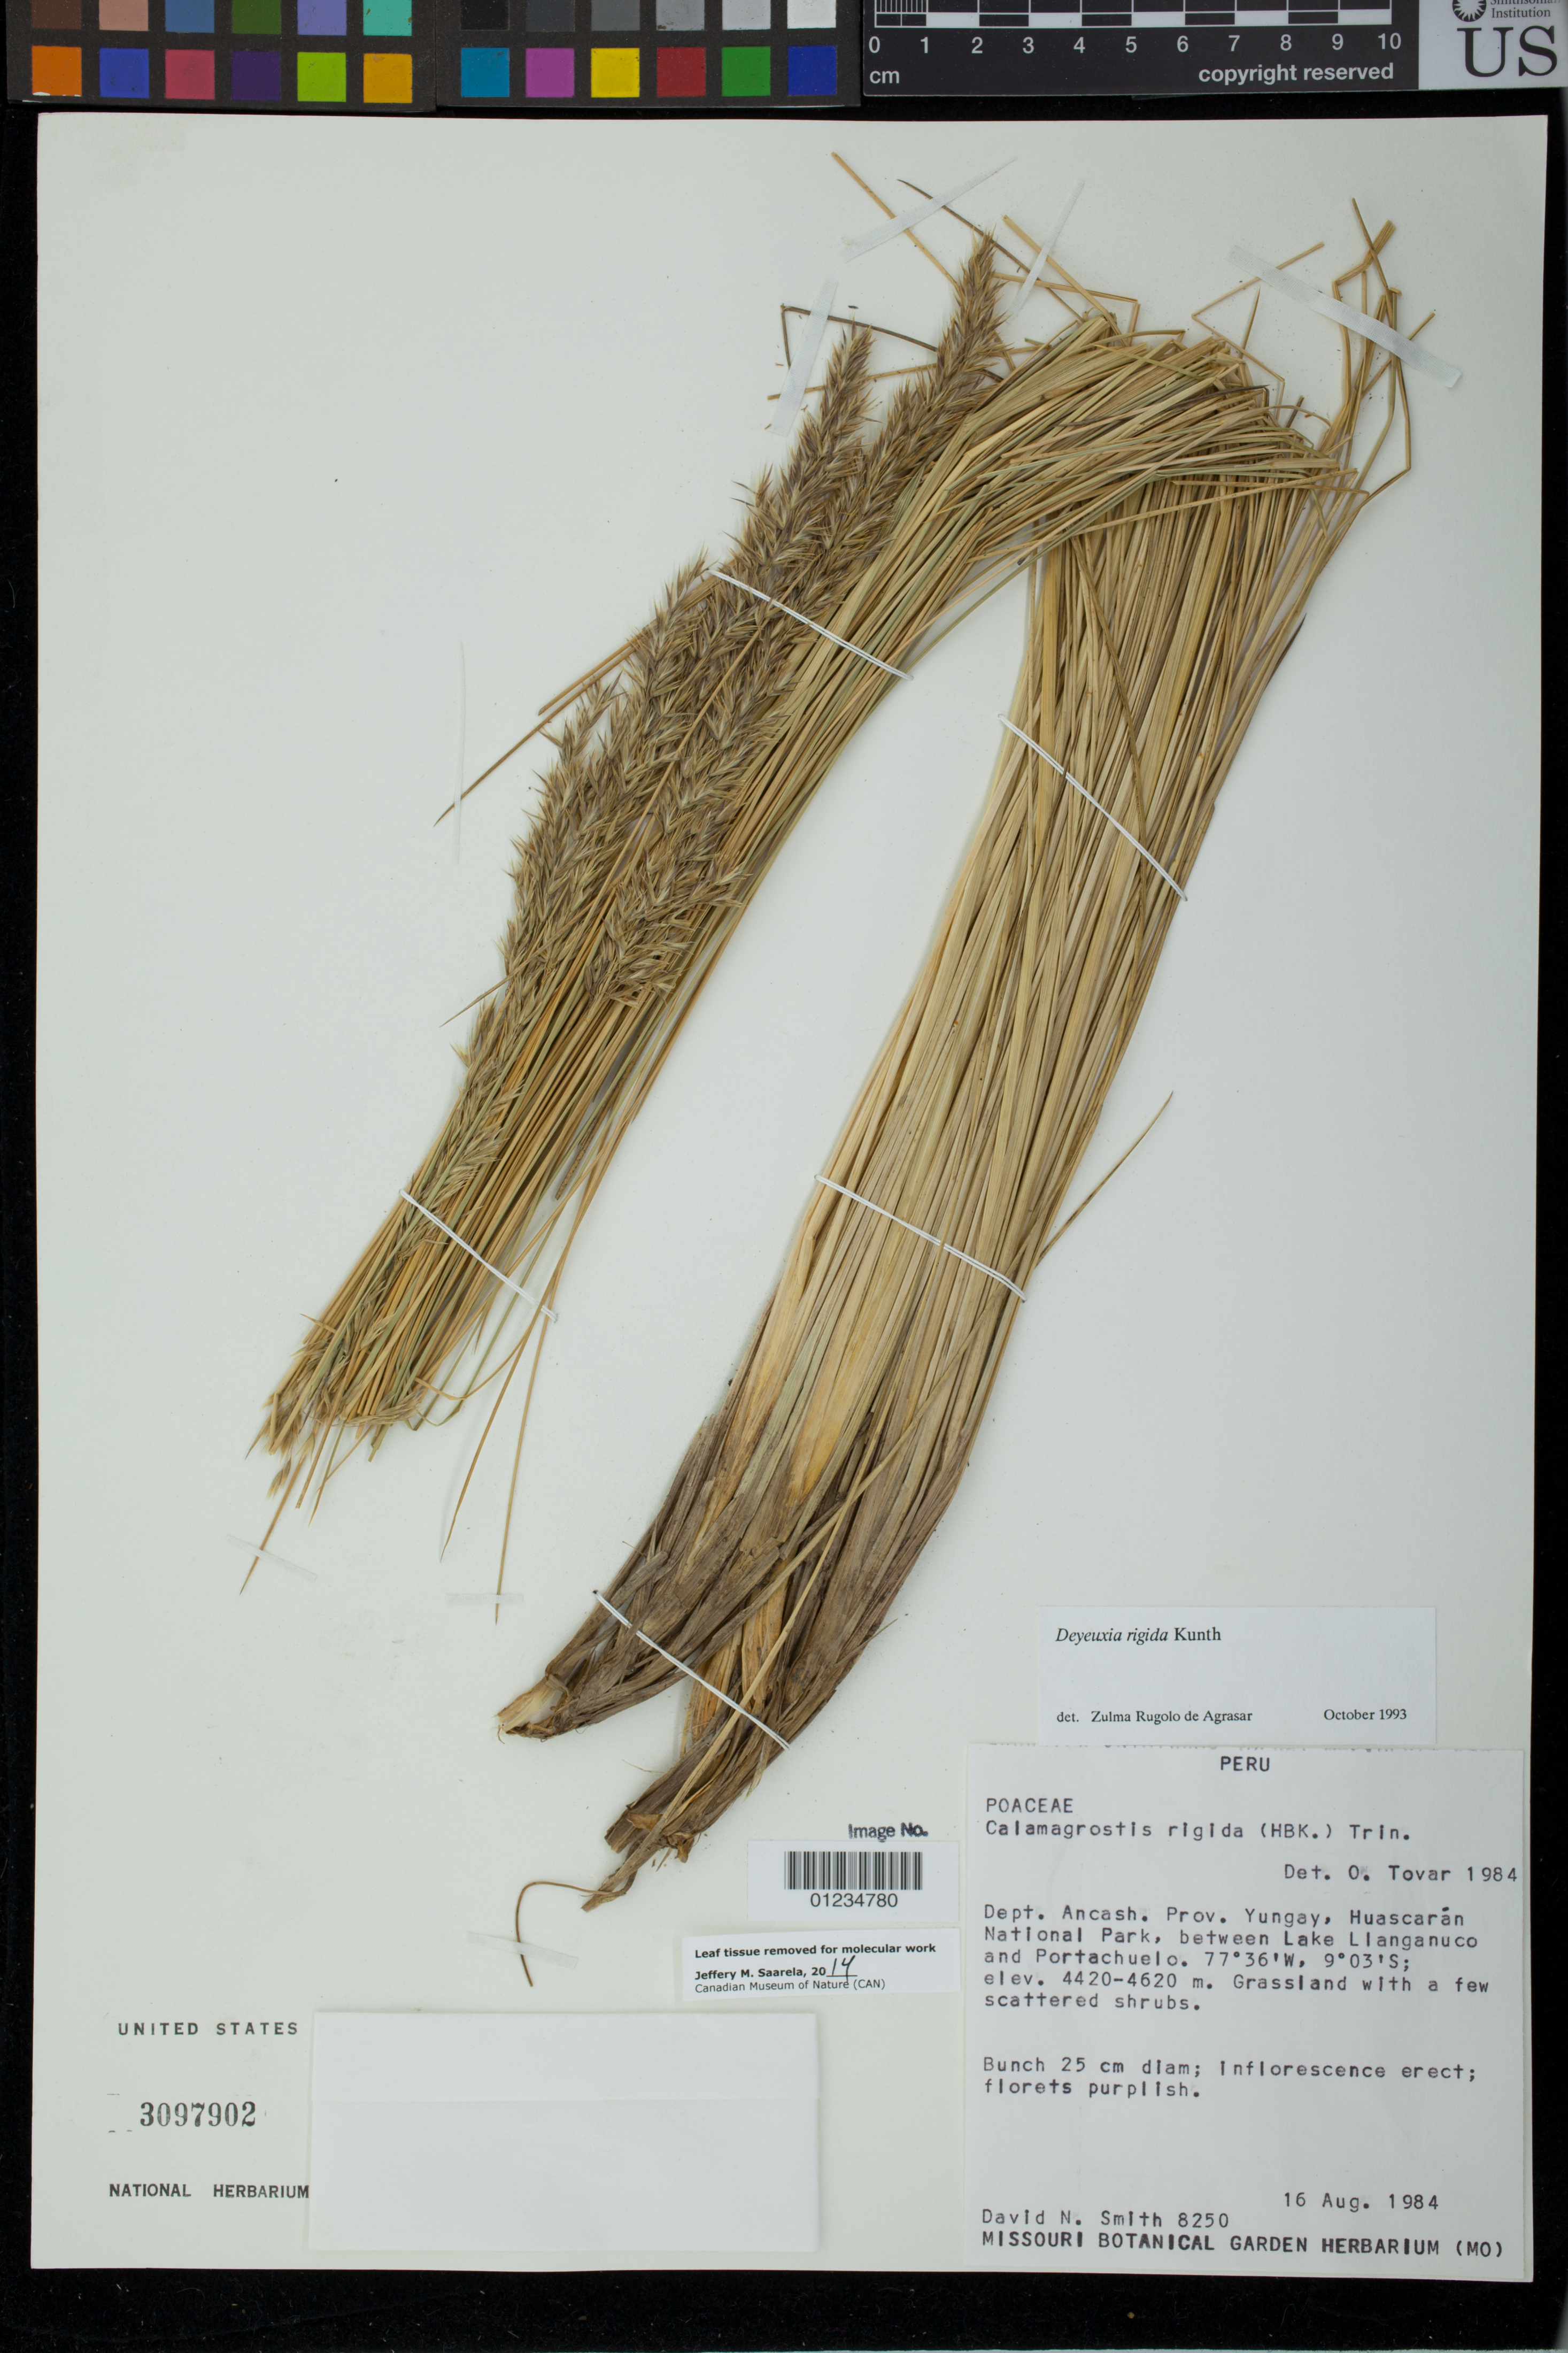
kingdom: Plantae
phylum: Tracheophyta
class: Liliopsida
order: Poales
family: Poaceae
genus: Cinnagrostis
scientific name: Cinnagrostis rigida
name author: (Kunth) P.M. Peterson et al.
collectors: D. Smith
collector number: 8250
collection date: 1984-08-16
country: Peru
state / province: Ancash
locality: Prov. Yungay, Huascaran National Park, between Lake Llanganuco and Portachuelo.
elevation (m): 4420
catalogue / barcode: US 3097902